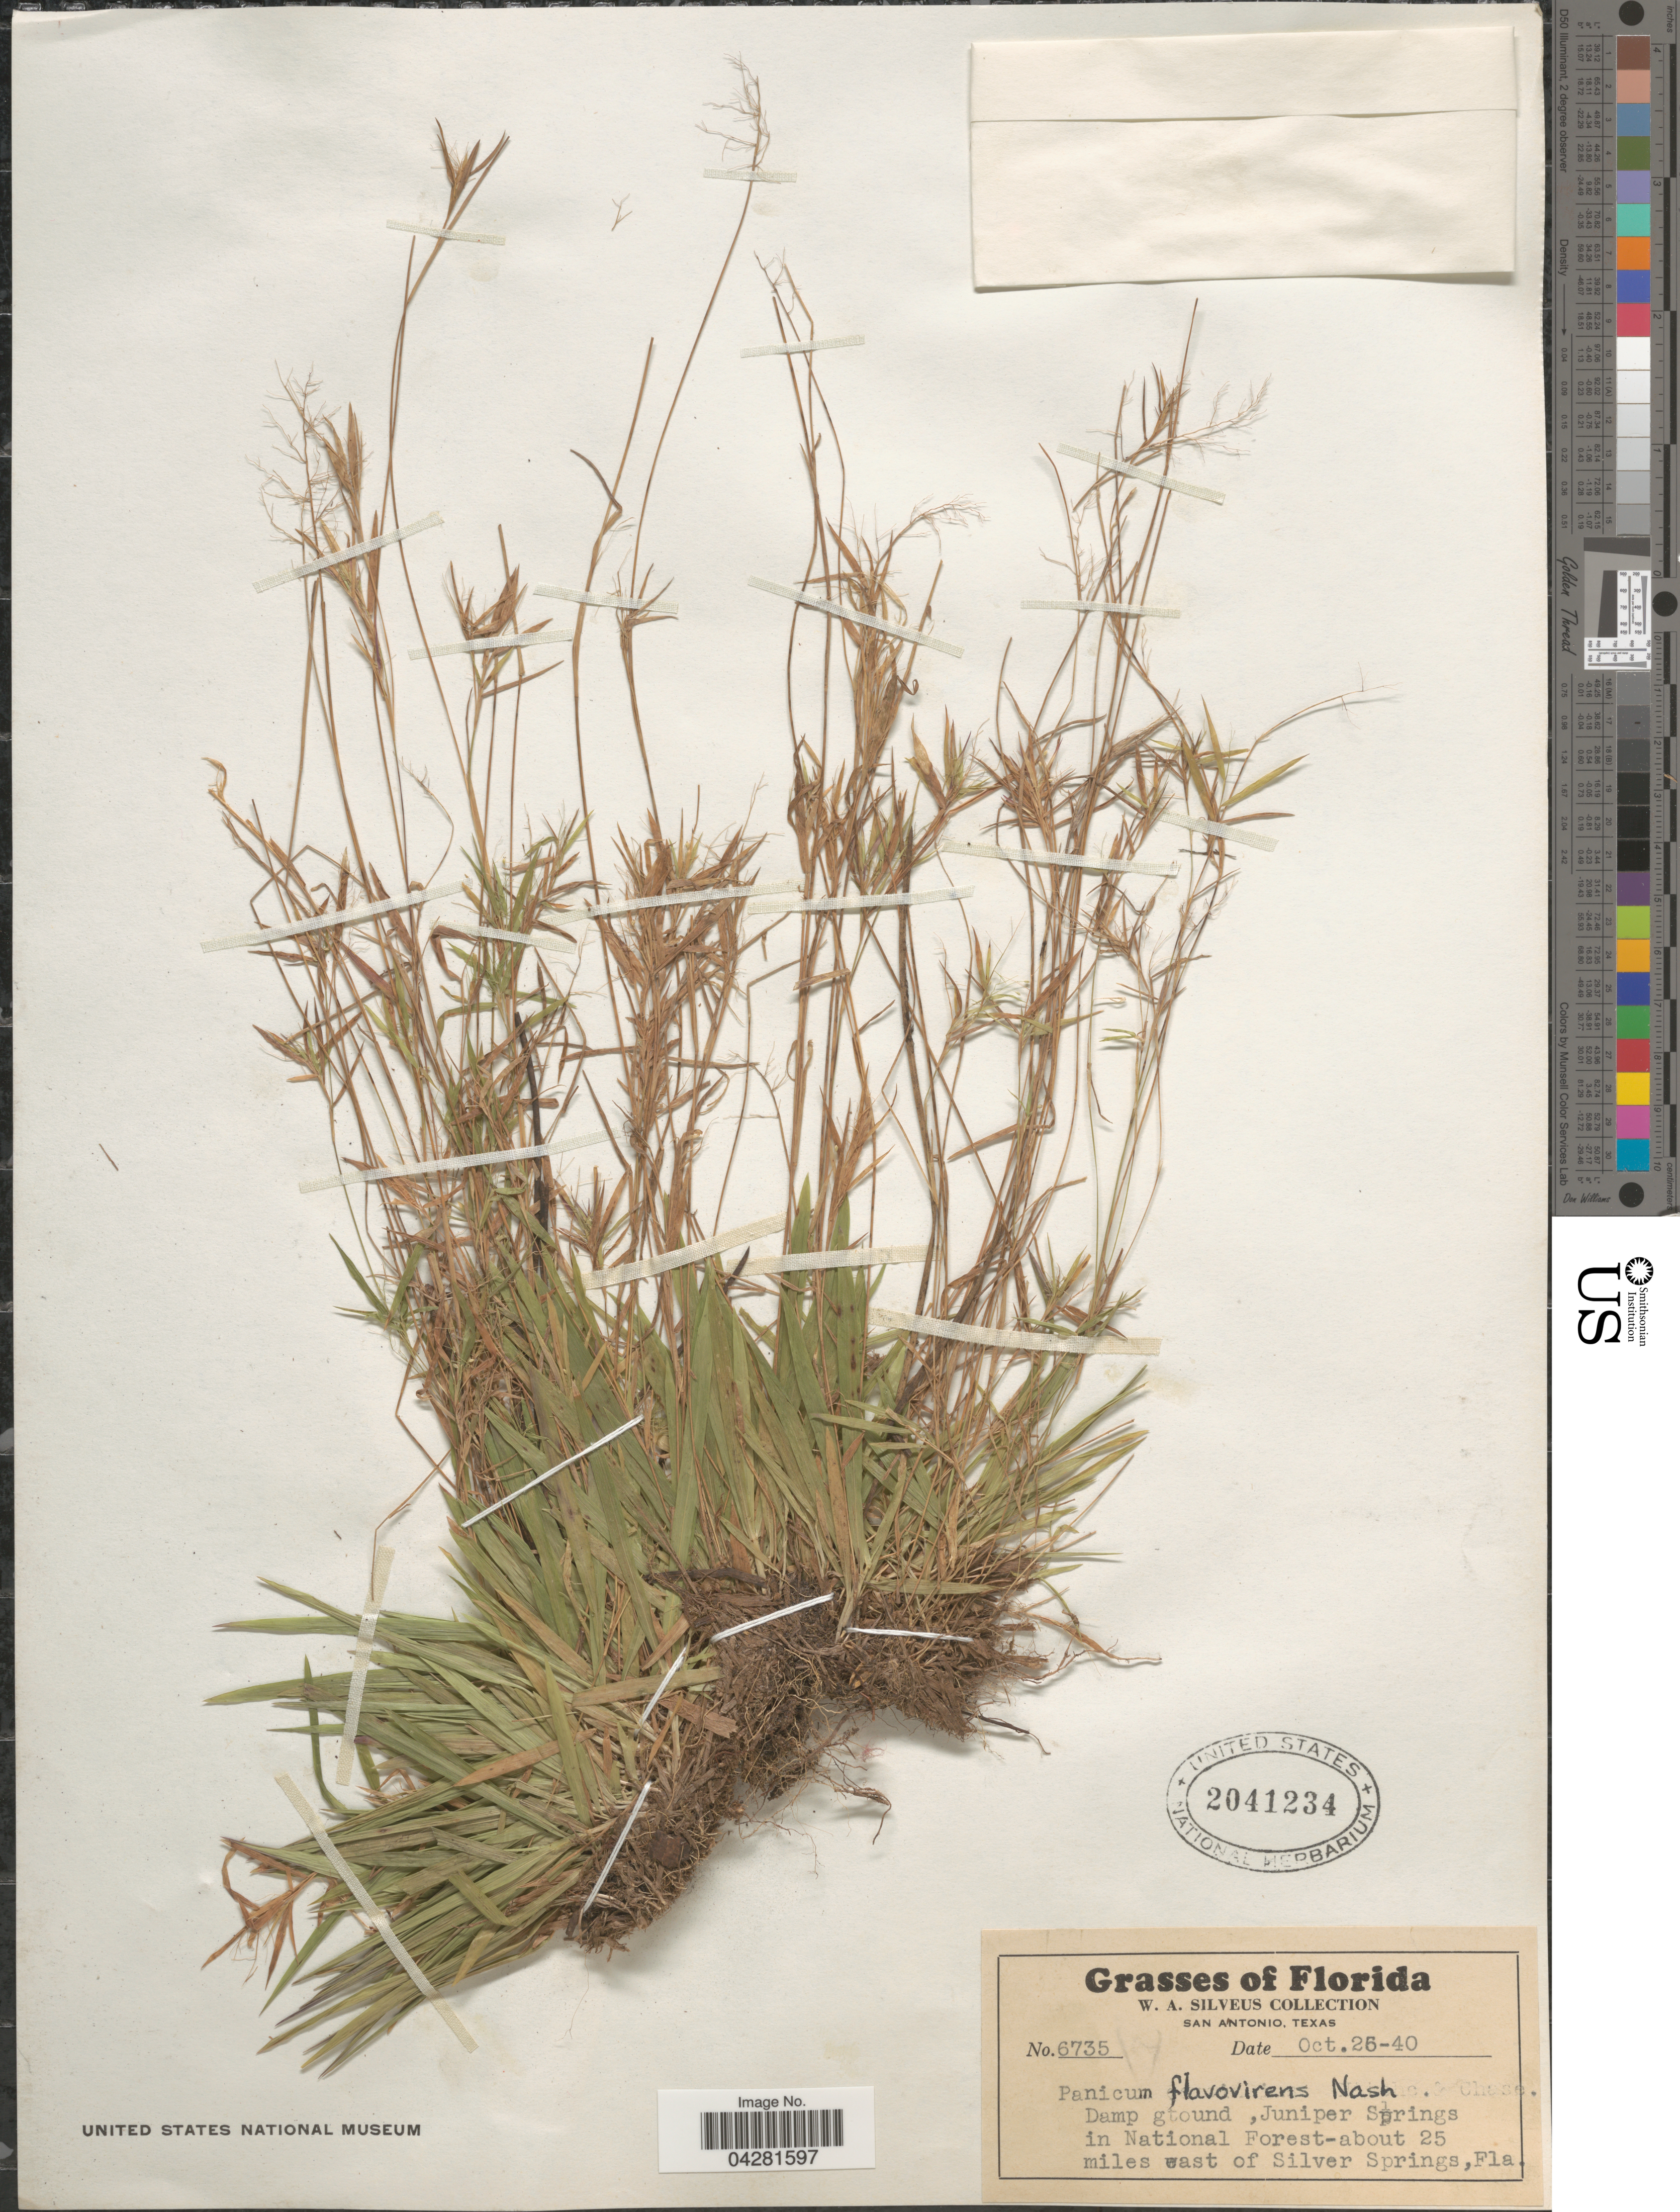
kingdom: Plantae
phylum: Tracheophyta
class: Liliopsida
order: Poales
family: Poaceae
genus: Dichanthelium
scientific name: Dichanthelium ensifolium var. ensifolium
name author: (Baldwin ex Elliot) Gould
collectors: W. Silveus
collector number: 6735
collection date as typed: Transcribed d/m/y: 25/10/40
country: United States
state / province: Florida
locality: Damp ground, Juniper Springs in National Forest- about 25 miles east of Silver Springs.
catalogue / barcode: US 2041234